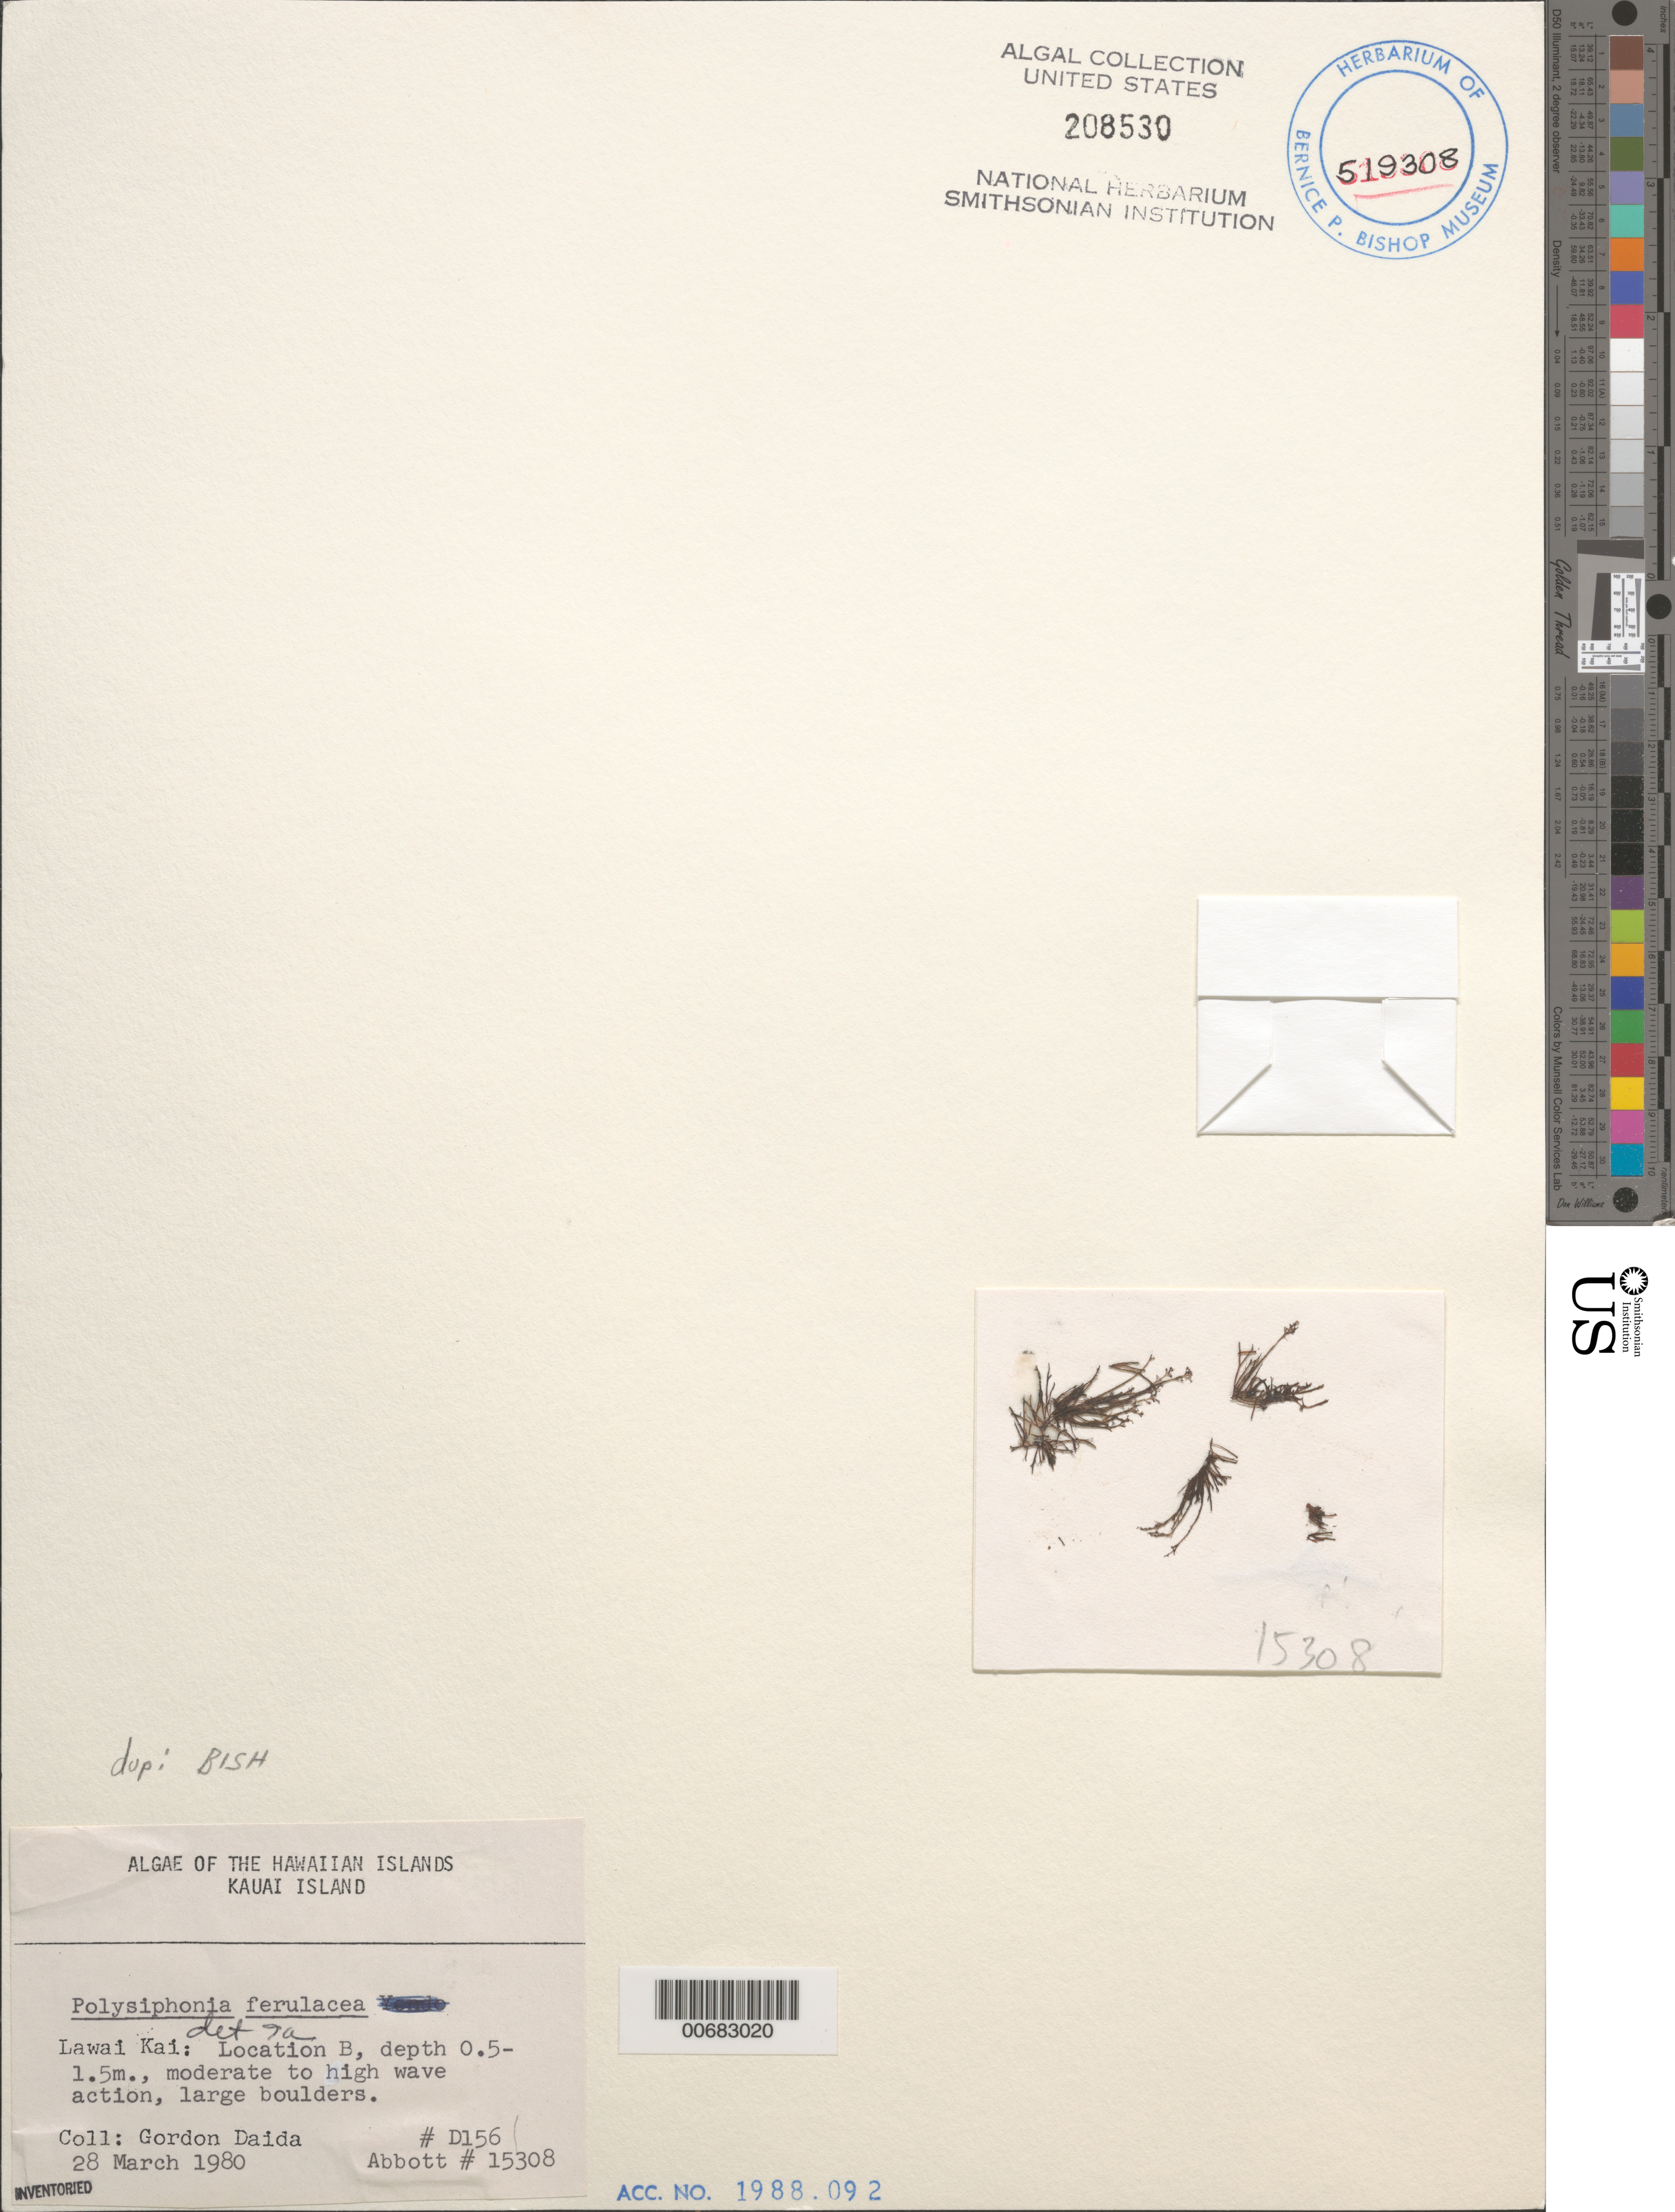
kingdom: Plantae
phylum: Rhodophyta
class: Florideophyceae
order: Ceramiales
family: Rhodomelaceae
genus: Melanothamnus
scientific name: Melanothamnus ferulaceus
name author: (Suhr ex J. Agardh) Diaz-Tapia & Maggs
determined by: Algae name updating Project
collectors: G. Daida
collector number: D156 & IAA 15308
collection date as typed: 28 Mar 1980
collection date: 1980-03-28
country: United States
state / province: Hawaii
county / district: Kauai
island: Kaua'i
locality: Lawai Kai, Location B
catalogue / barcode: US 208530